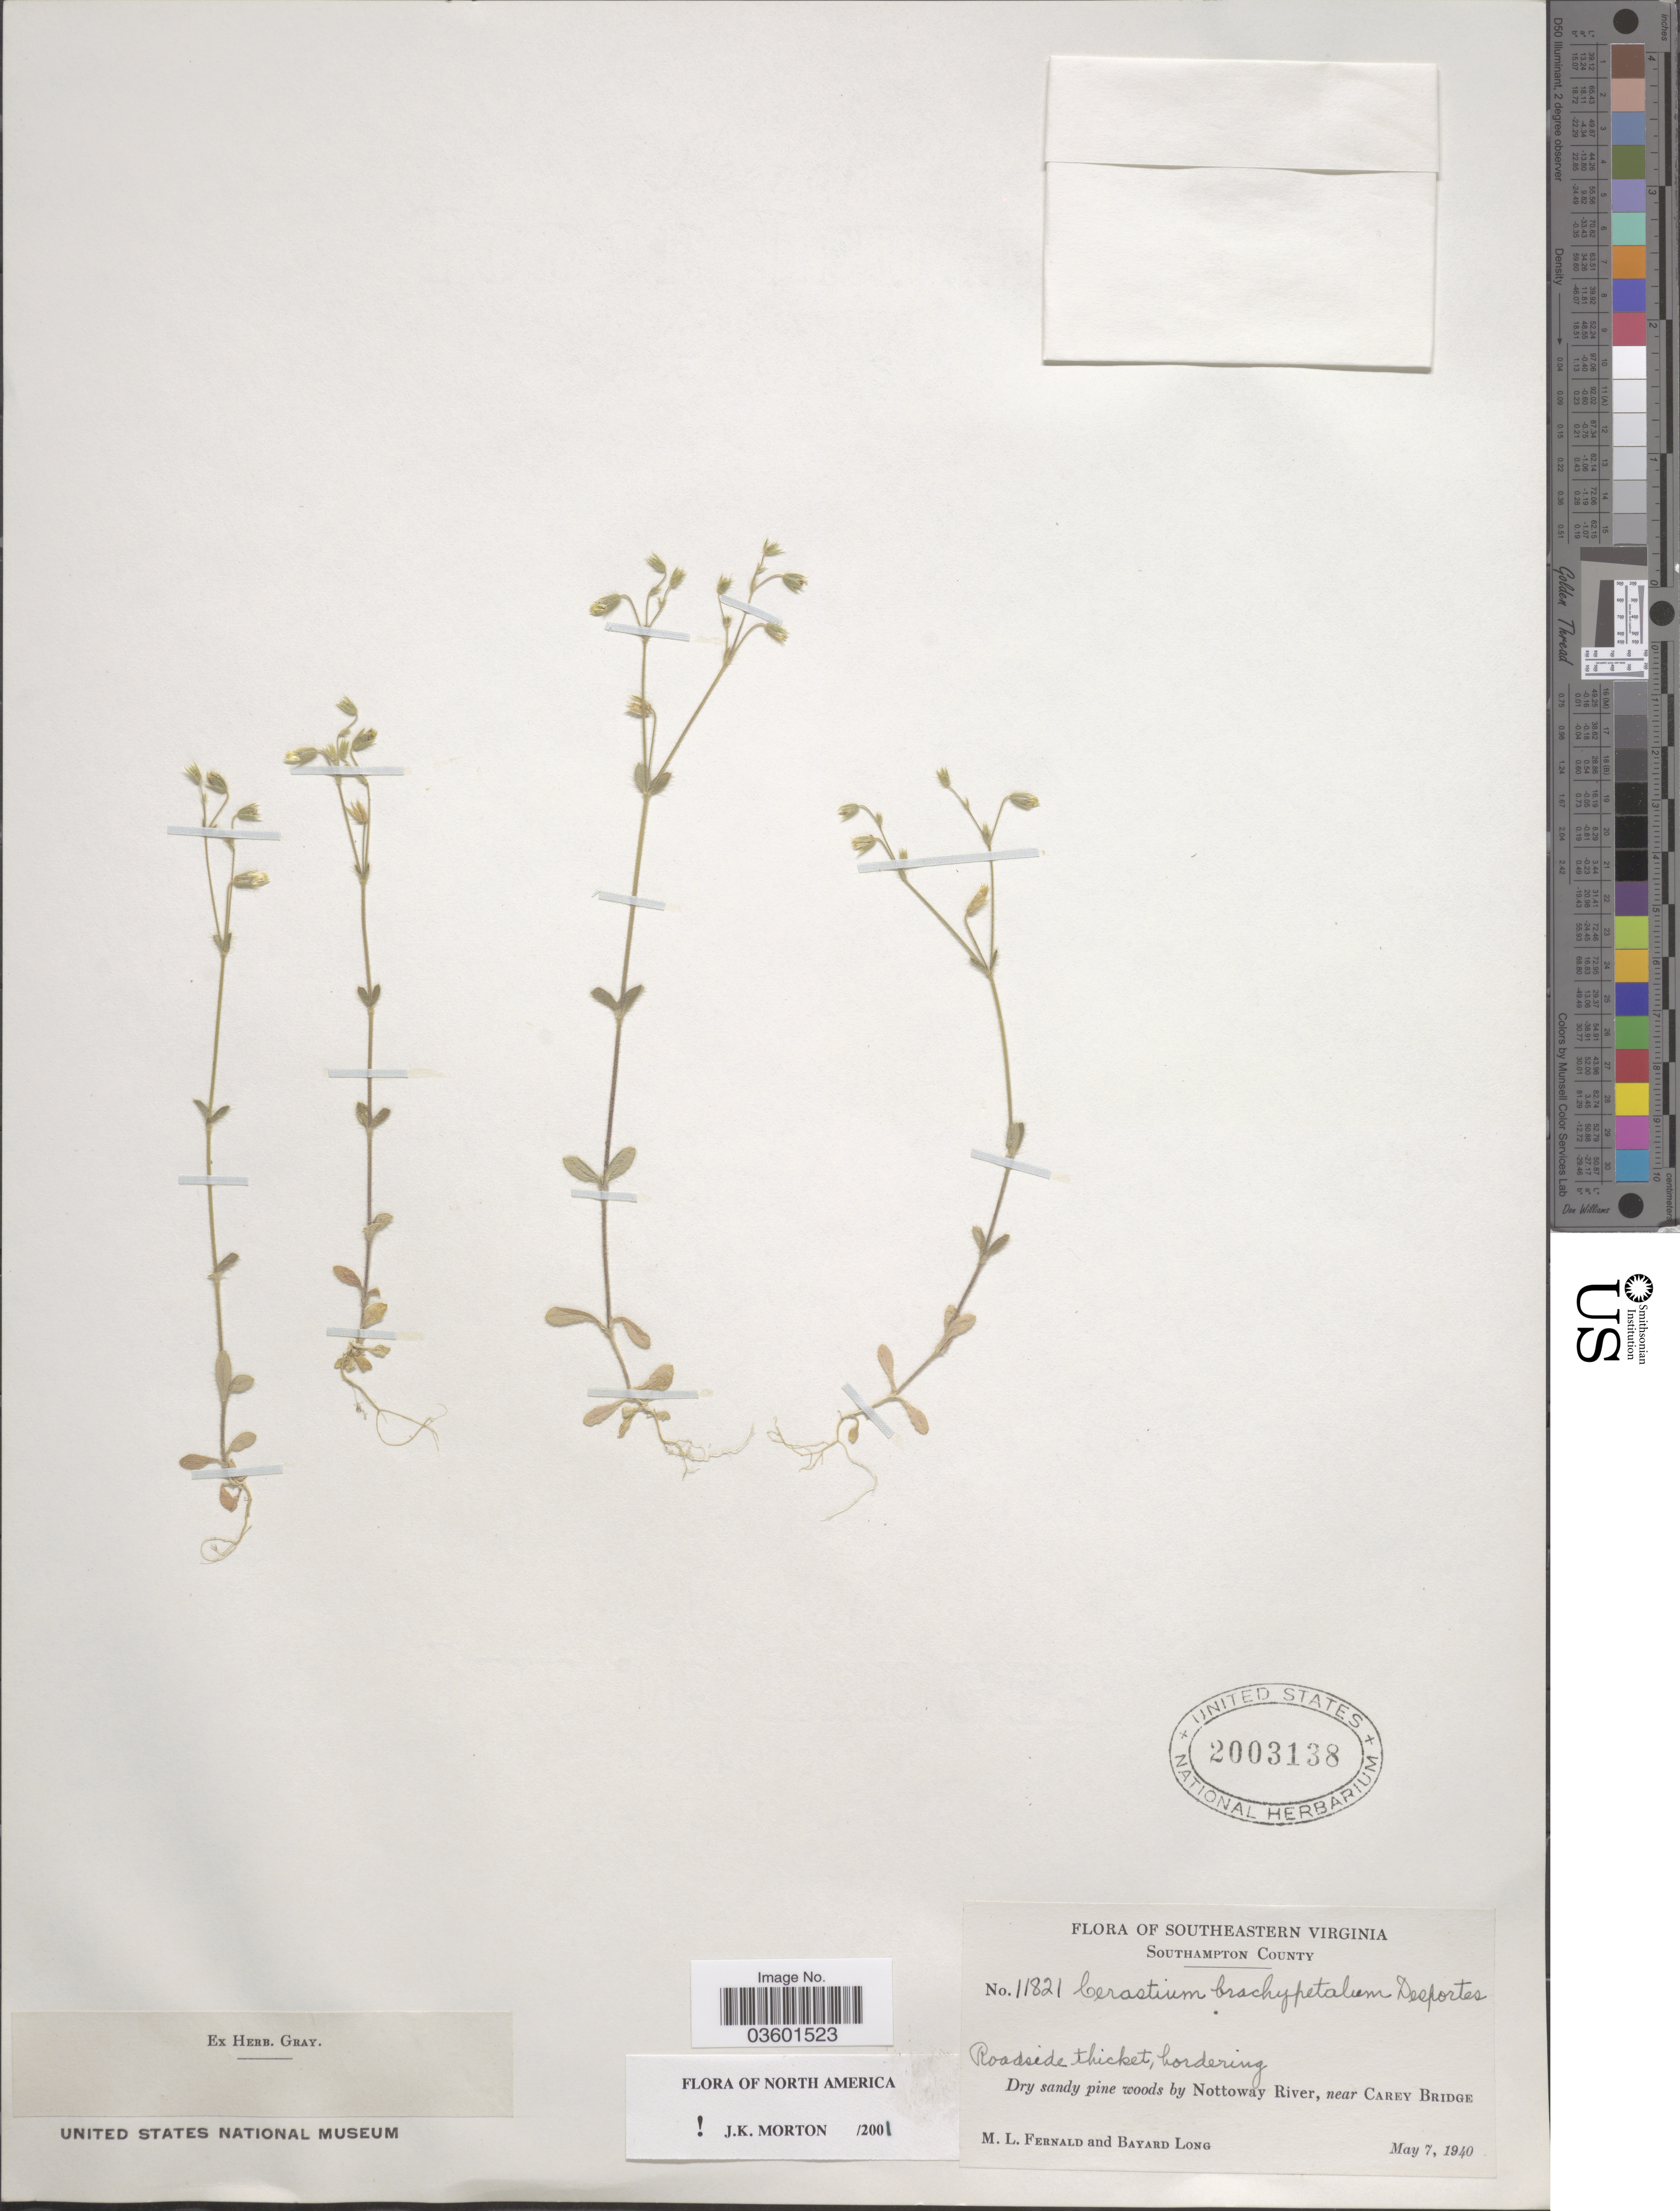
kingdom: Plantae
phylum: Tracheophyta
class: Magnoliopsida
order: Caryophyllales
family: Caryophyllaceae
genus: Cerastium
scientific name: Cerastium brachypetalum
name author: Pers.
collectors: M. L. Fernald & B. Long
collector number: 11821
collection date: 1940-05-07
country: United States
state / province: Virginia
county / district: Southampton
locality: Southeastern Virginia. Southampton County. Bordering dry sandy pine woods by Nottoway River, near Carey Bridge.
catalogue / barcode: US 2003138